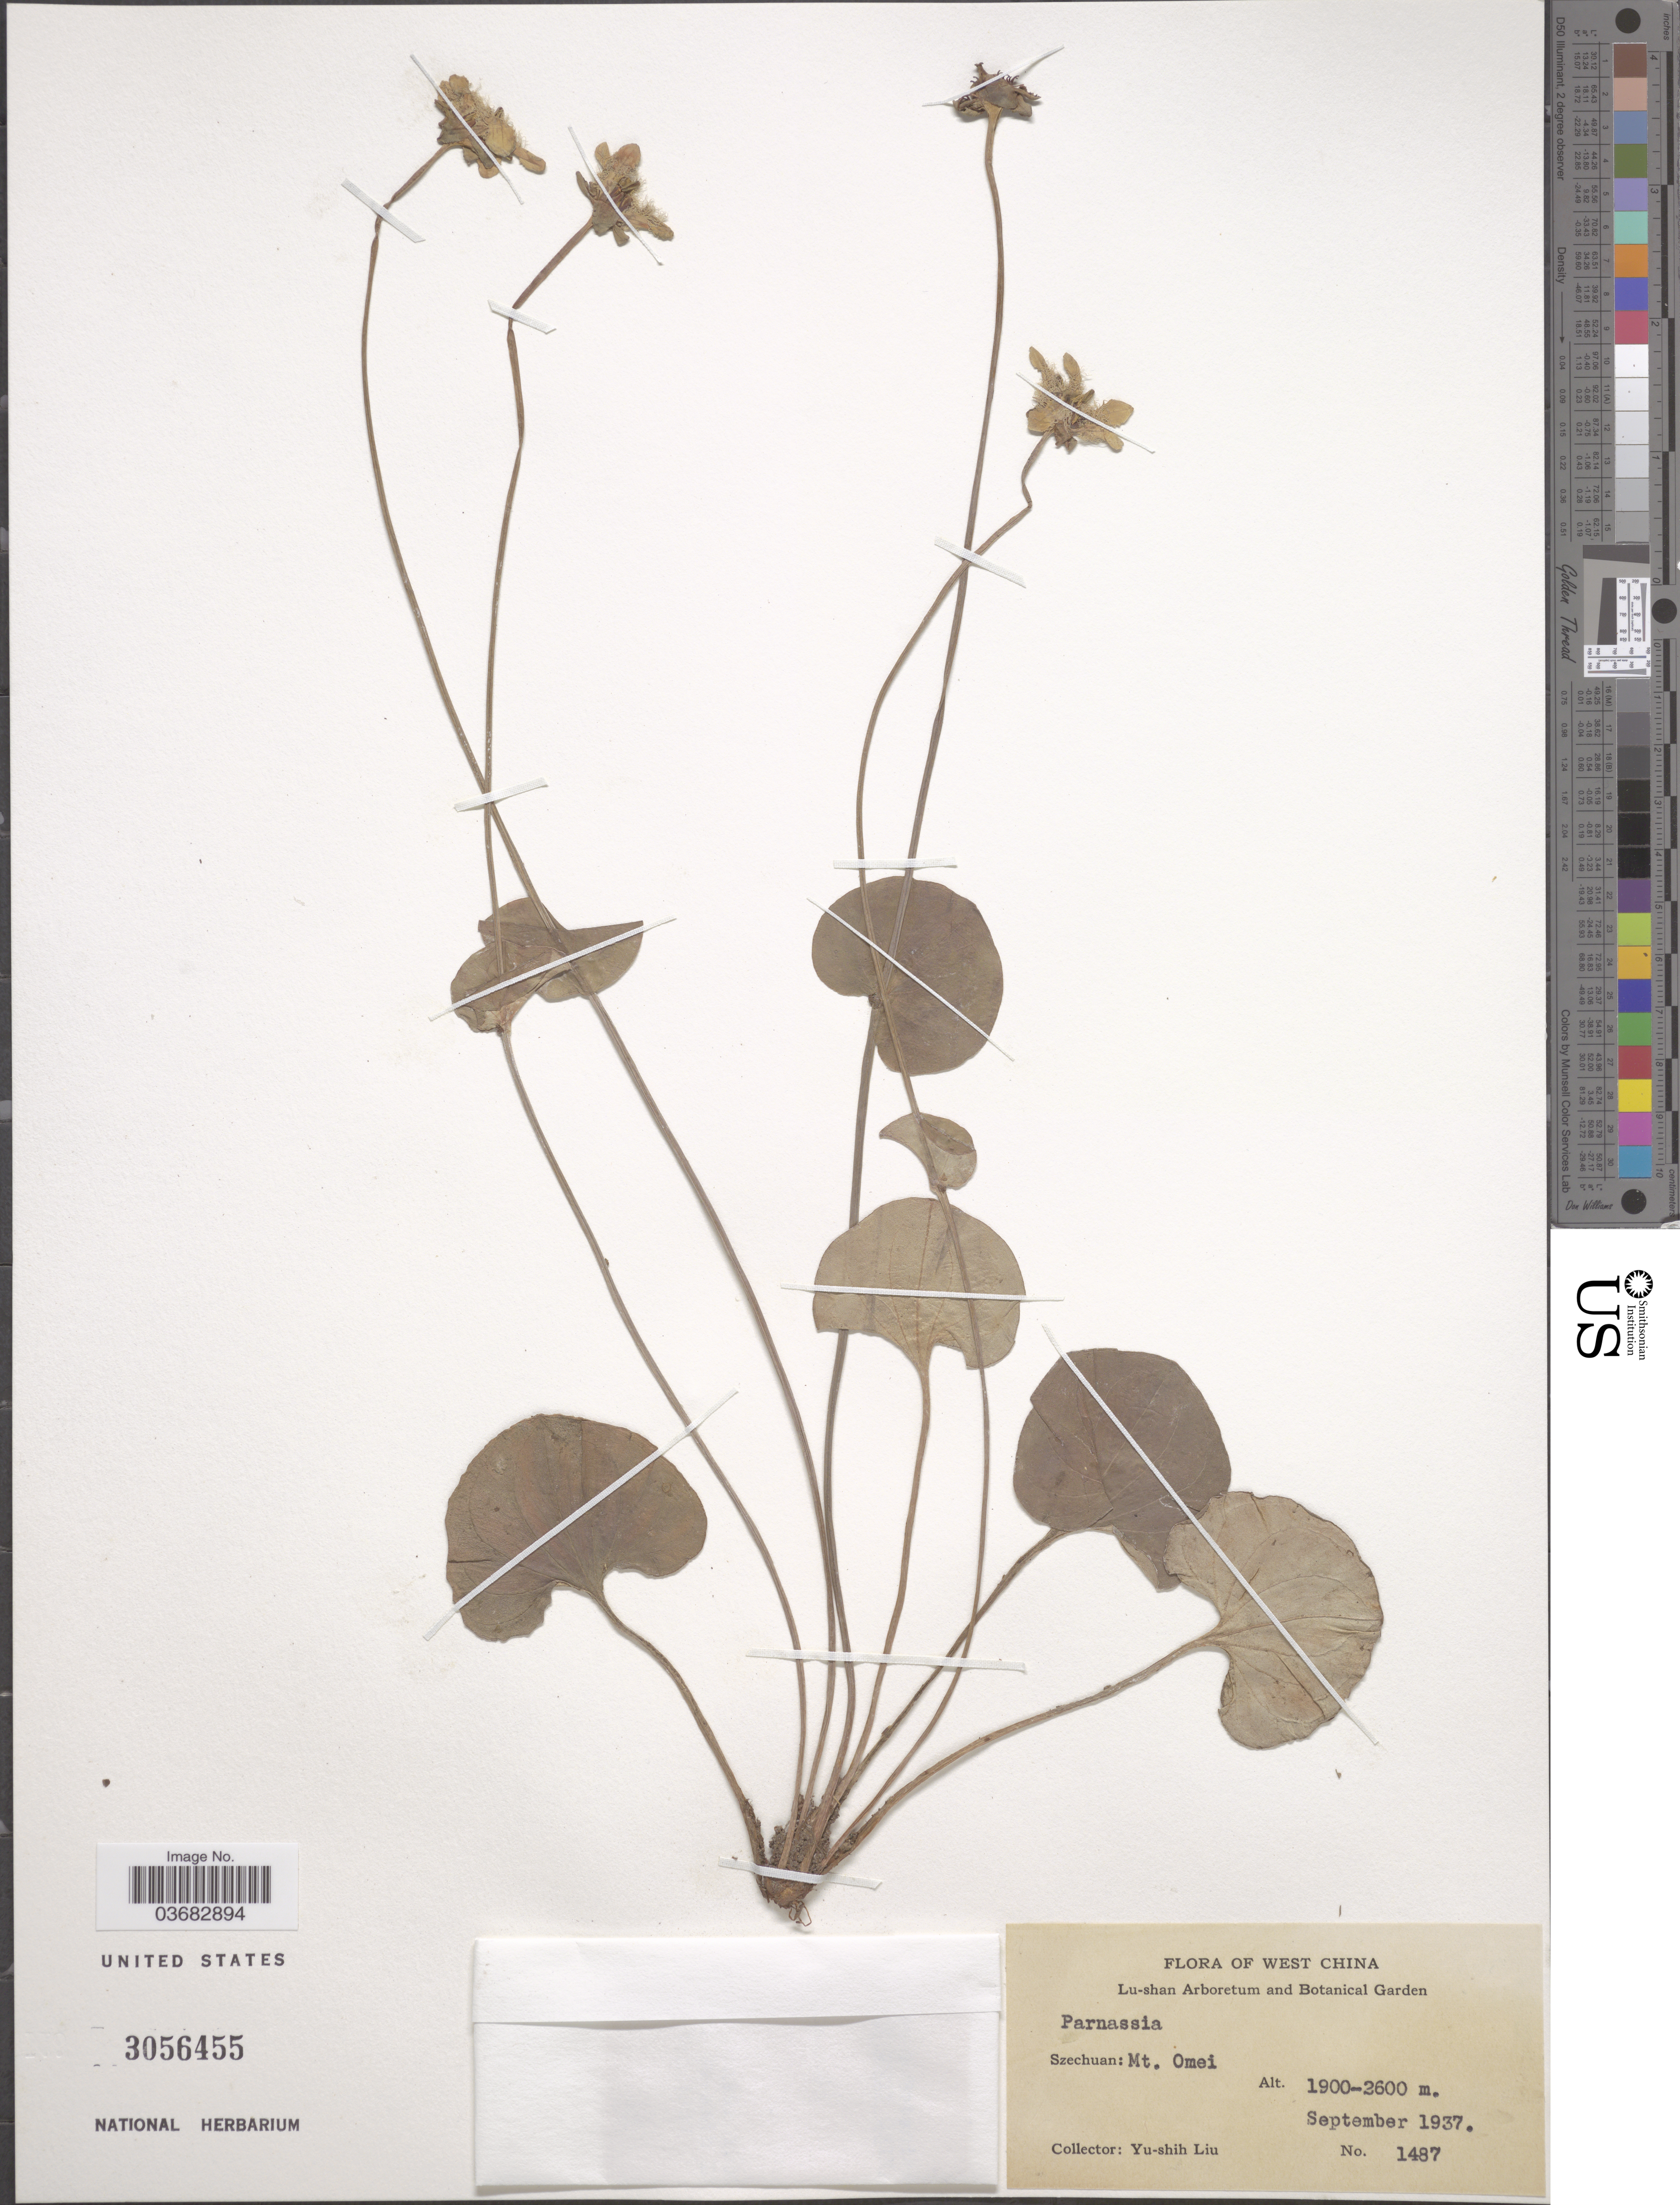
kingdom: Plantae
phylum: Tracheophyta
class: Magnoliopsida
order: Celastrales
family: Parnassiaceae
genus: Parnassia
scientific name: Parnassia sp.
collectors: Y.-S. Liu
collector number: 1487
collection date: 1937-09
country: China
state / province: Sichuan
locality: West China. Szechuan: Mt. Omei.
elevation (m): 1900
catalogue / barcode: US 3056455